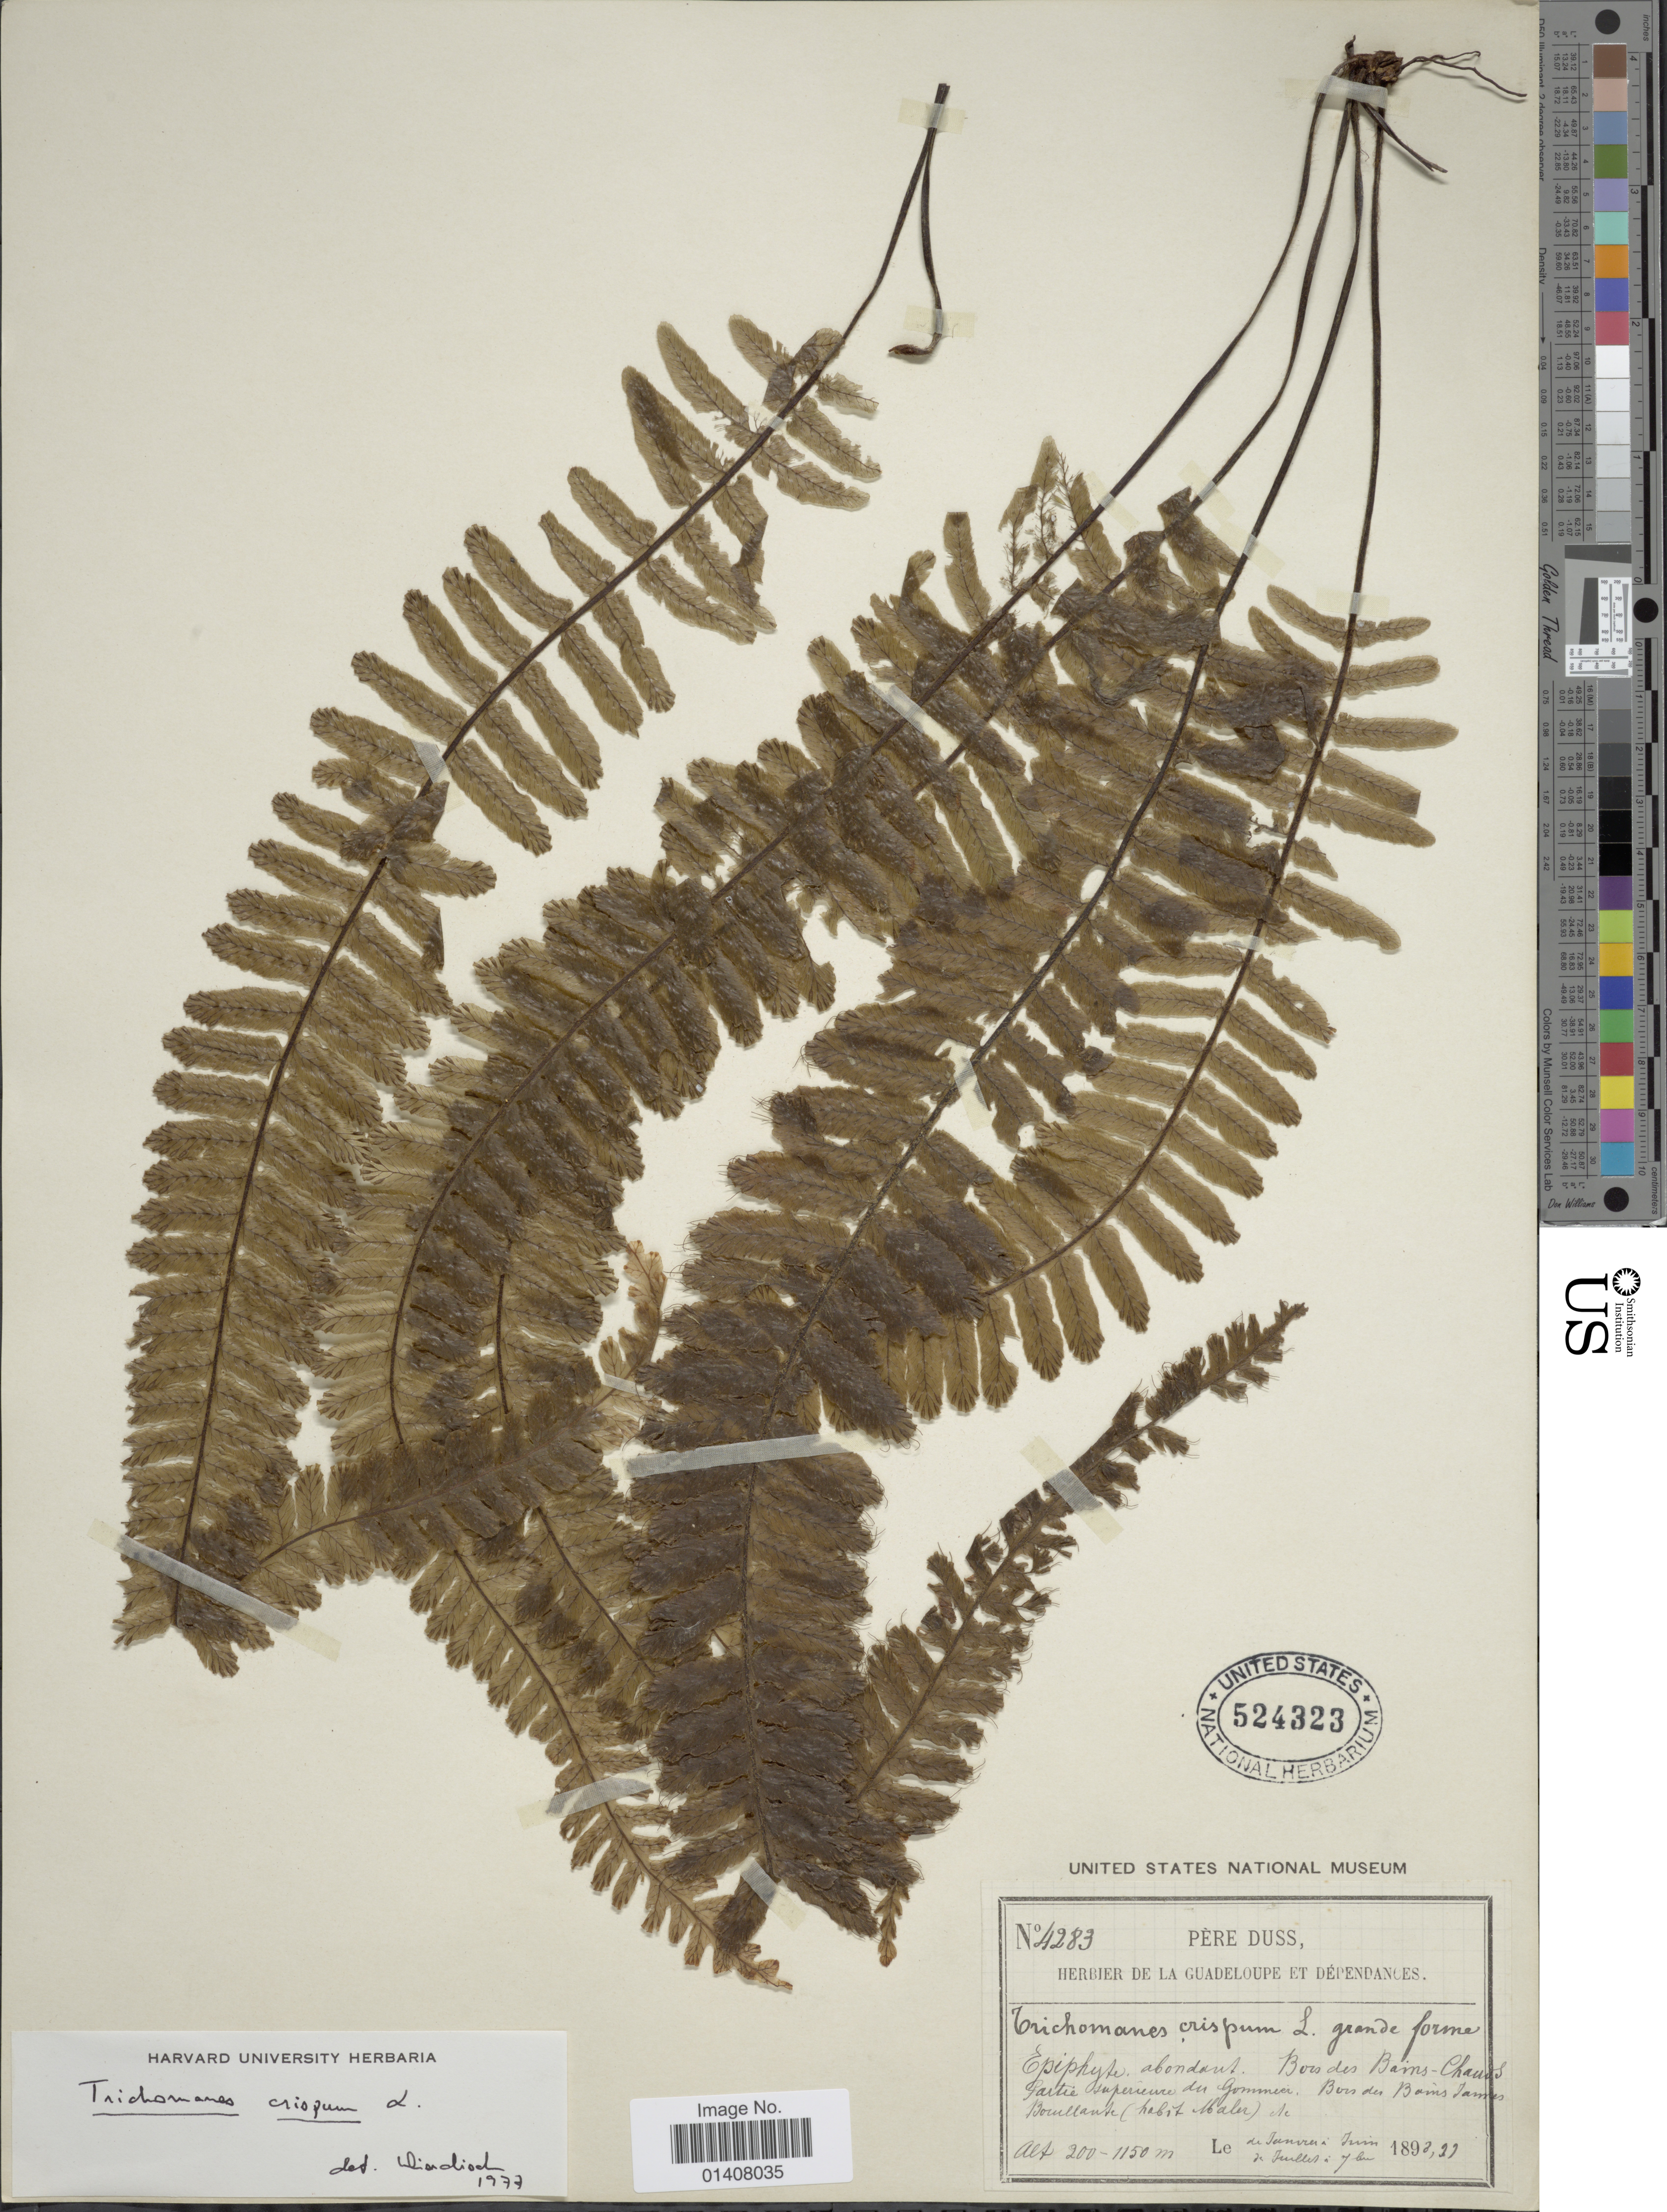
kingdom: Plantae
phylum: Tracheophyta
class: Polypodiopsida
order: Hymenophyllales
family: Hymenophyllaceae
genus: Trichomanes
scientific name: Trichomanes crispum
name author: L.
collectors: Père Duss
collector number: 4283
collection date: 1898-01/1899-09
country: Guadeloupe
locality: Bois des Bains-Chauds partie superieure du Gommier, bois des Bains Jaunes Bouillante (habit Maler) etc.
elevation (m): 200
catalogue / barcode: US 524323